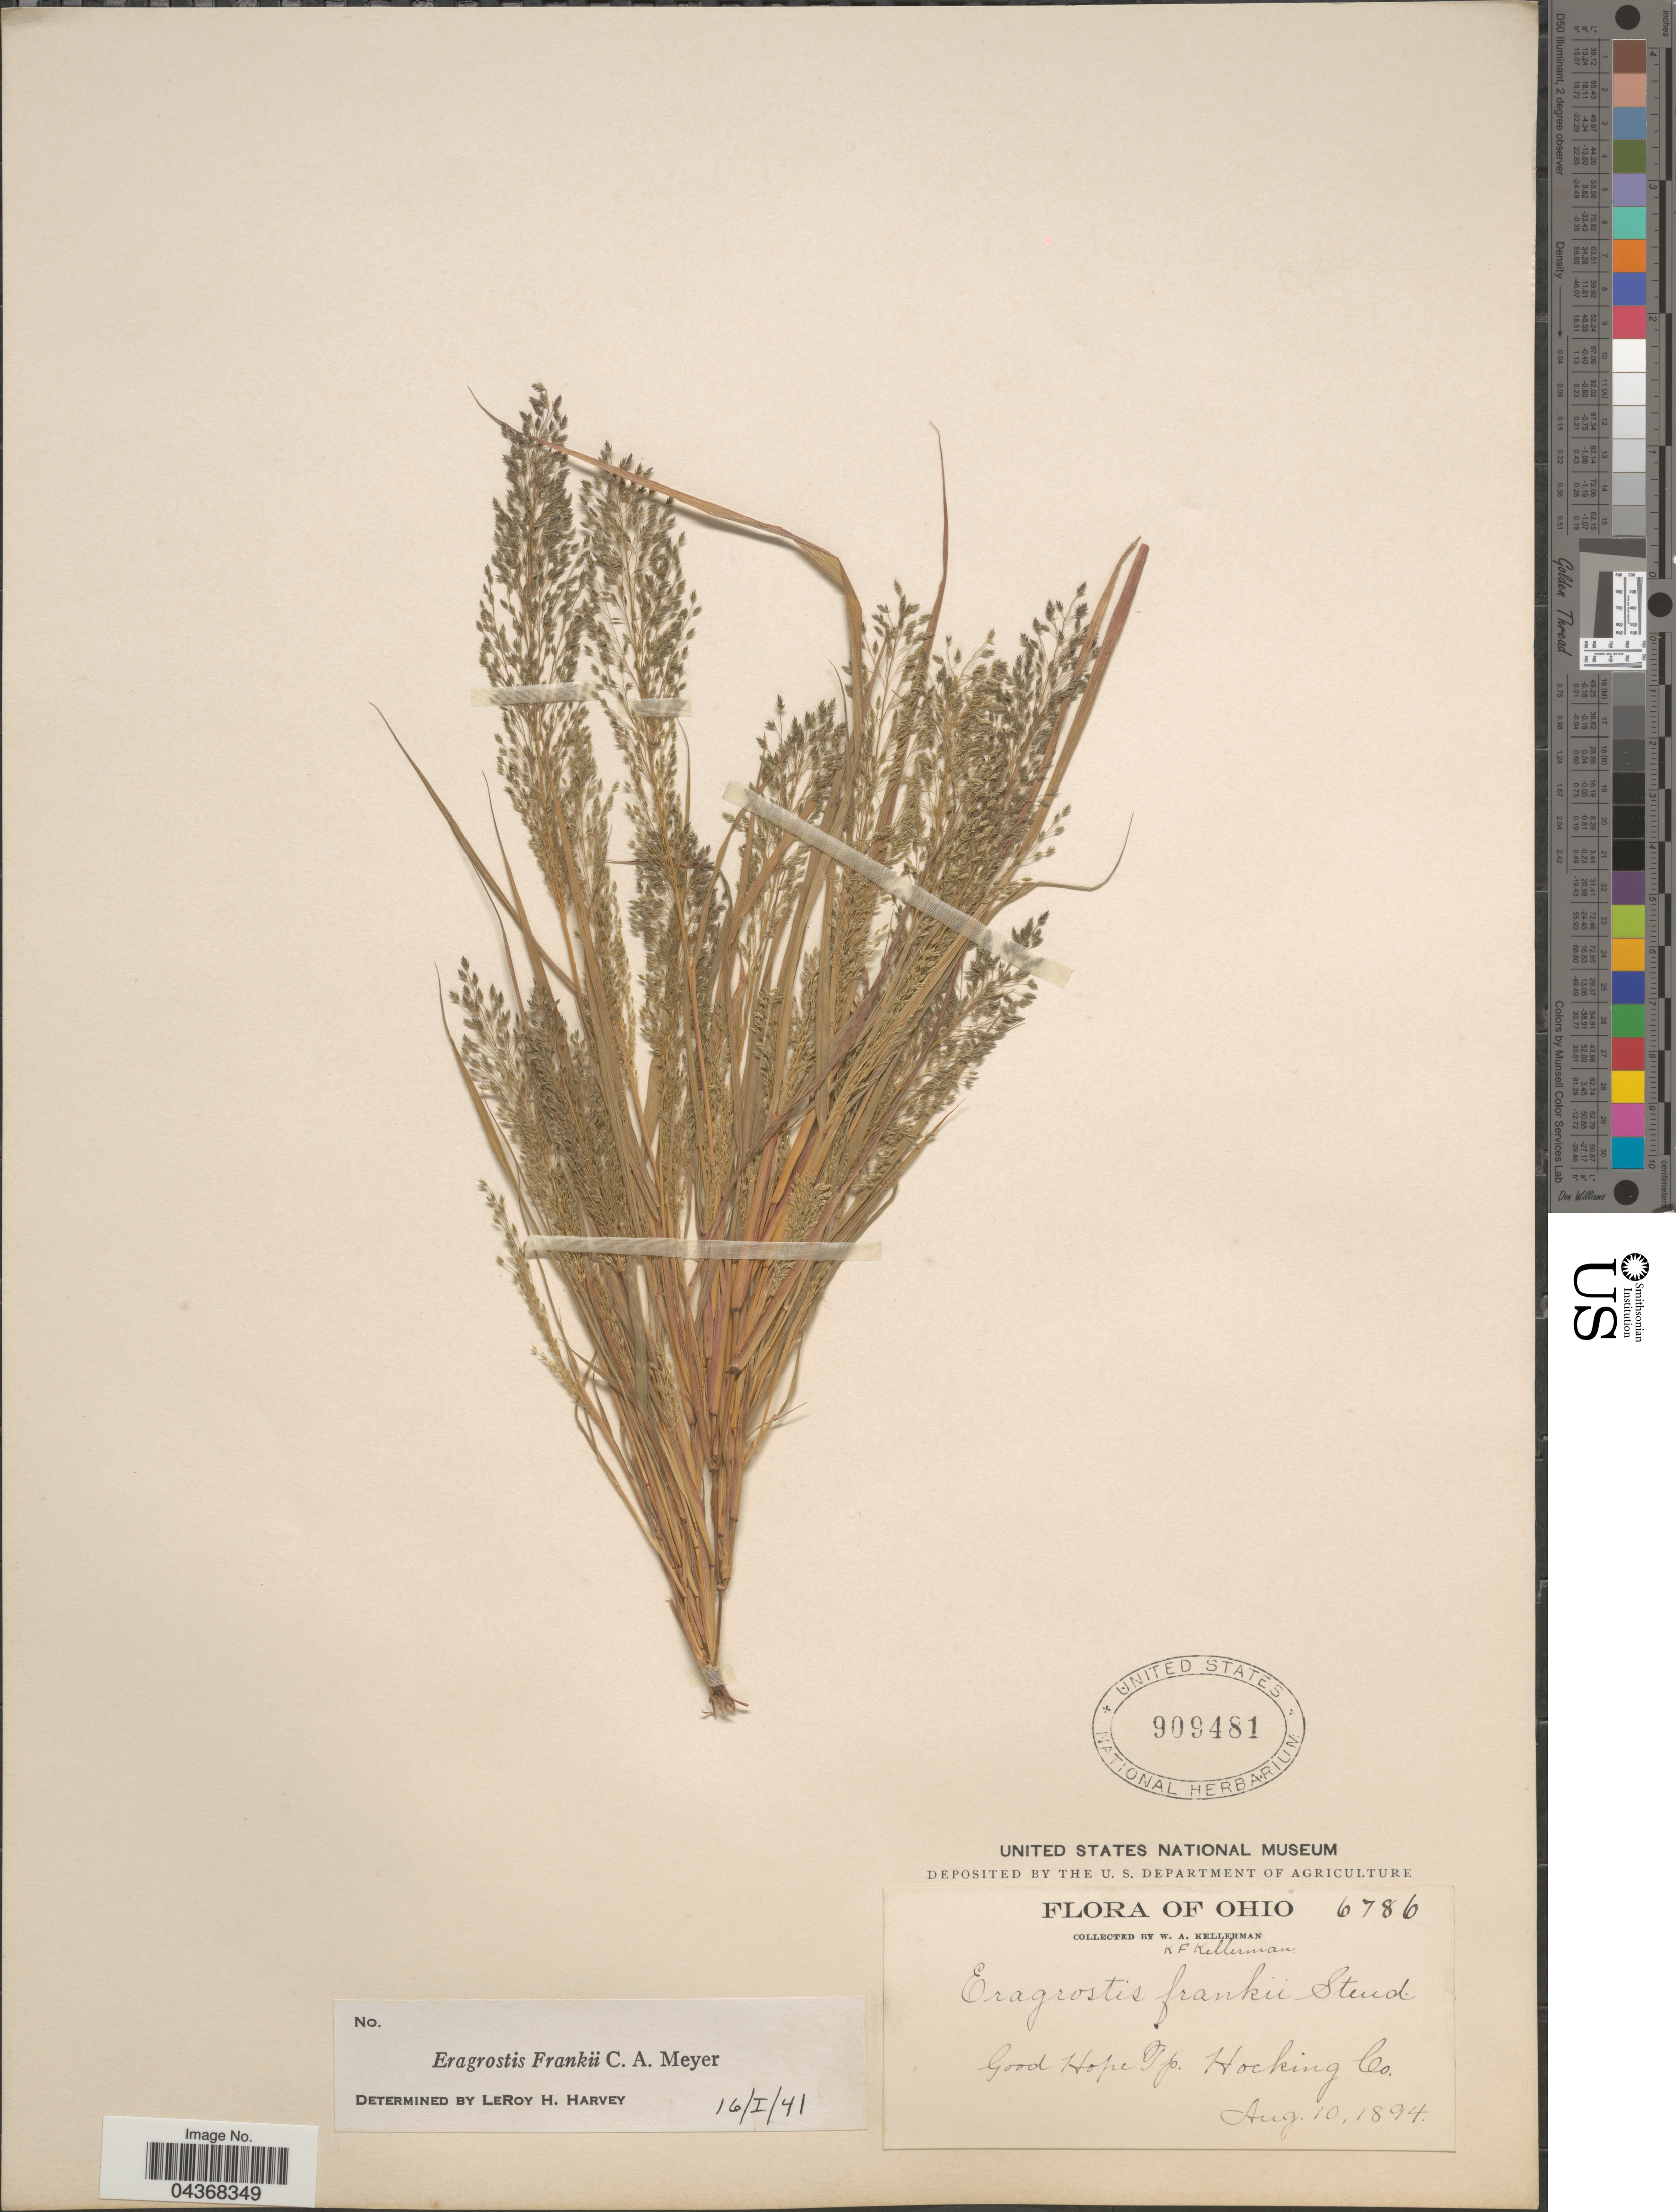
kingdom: Plantae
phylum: Tracheophyta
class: Liliopsida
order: Poales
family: Poaceae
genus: Eragrostis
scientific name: Eragrostis frankii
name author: C.A. Mey. ex Steud.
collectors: W. Kellerman & K. Kellerman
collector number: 6786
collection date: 1894-08-10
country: United States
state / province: Ohio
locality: Good Hope Tp. Hocking Co.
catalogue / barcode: US 909481